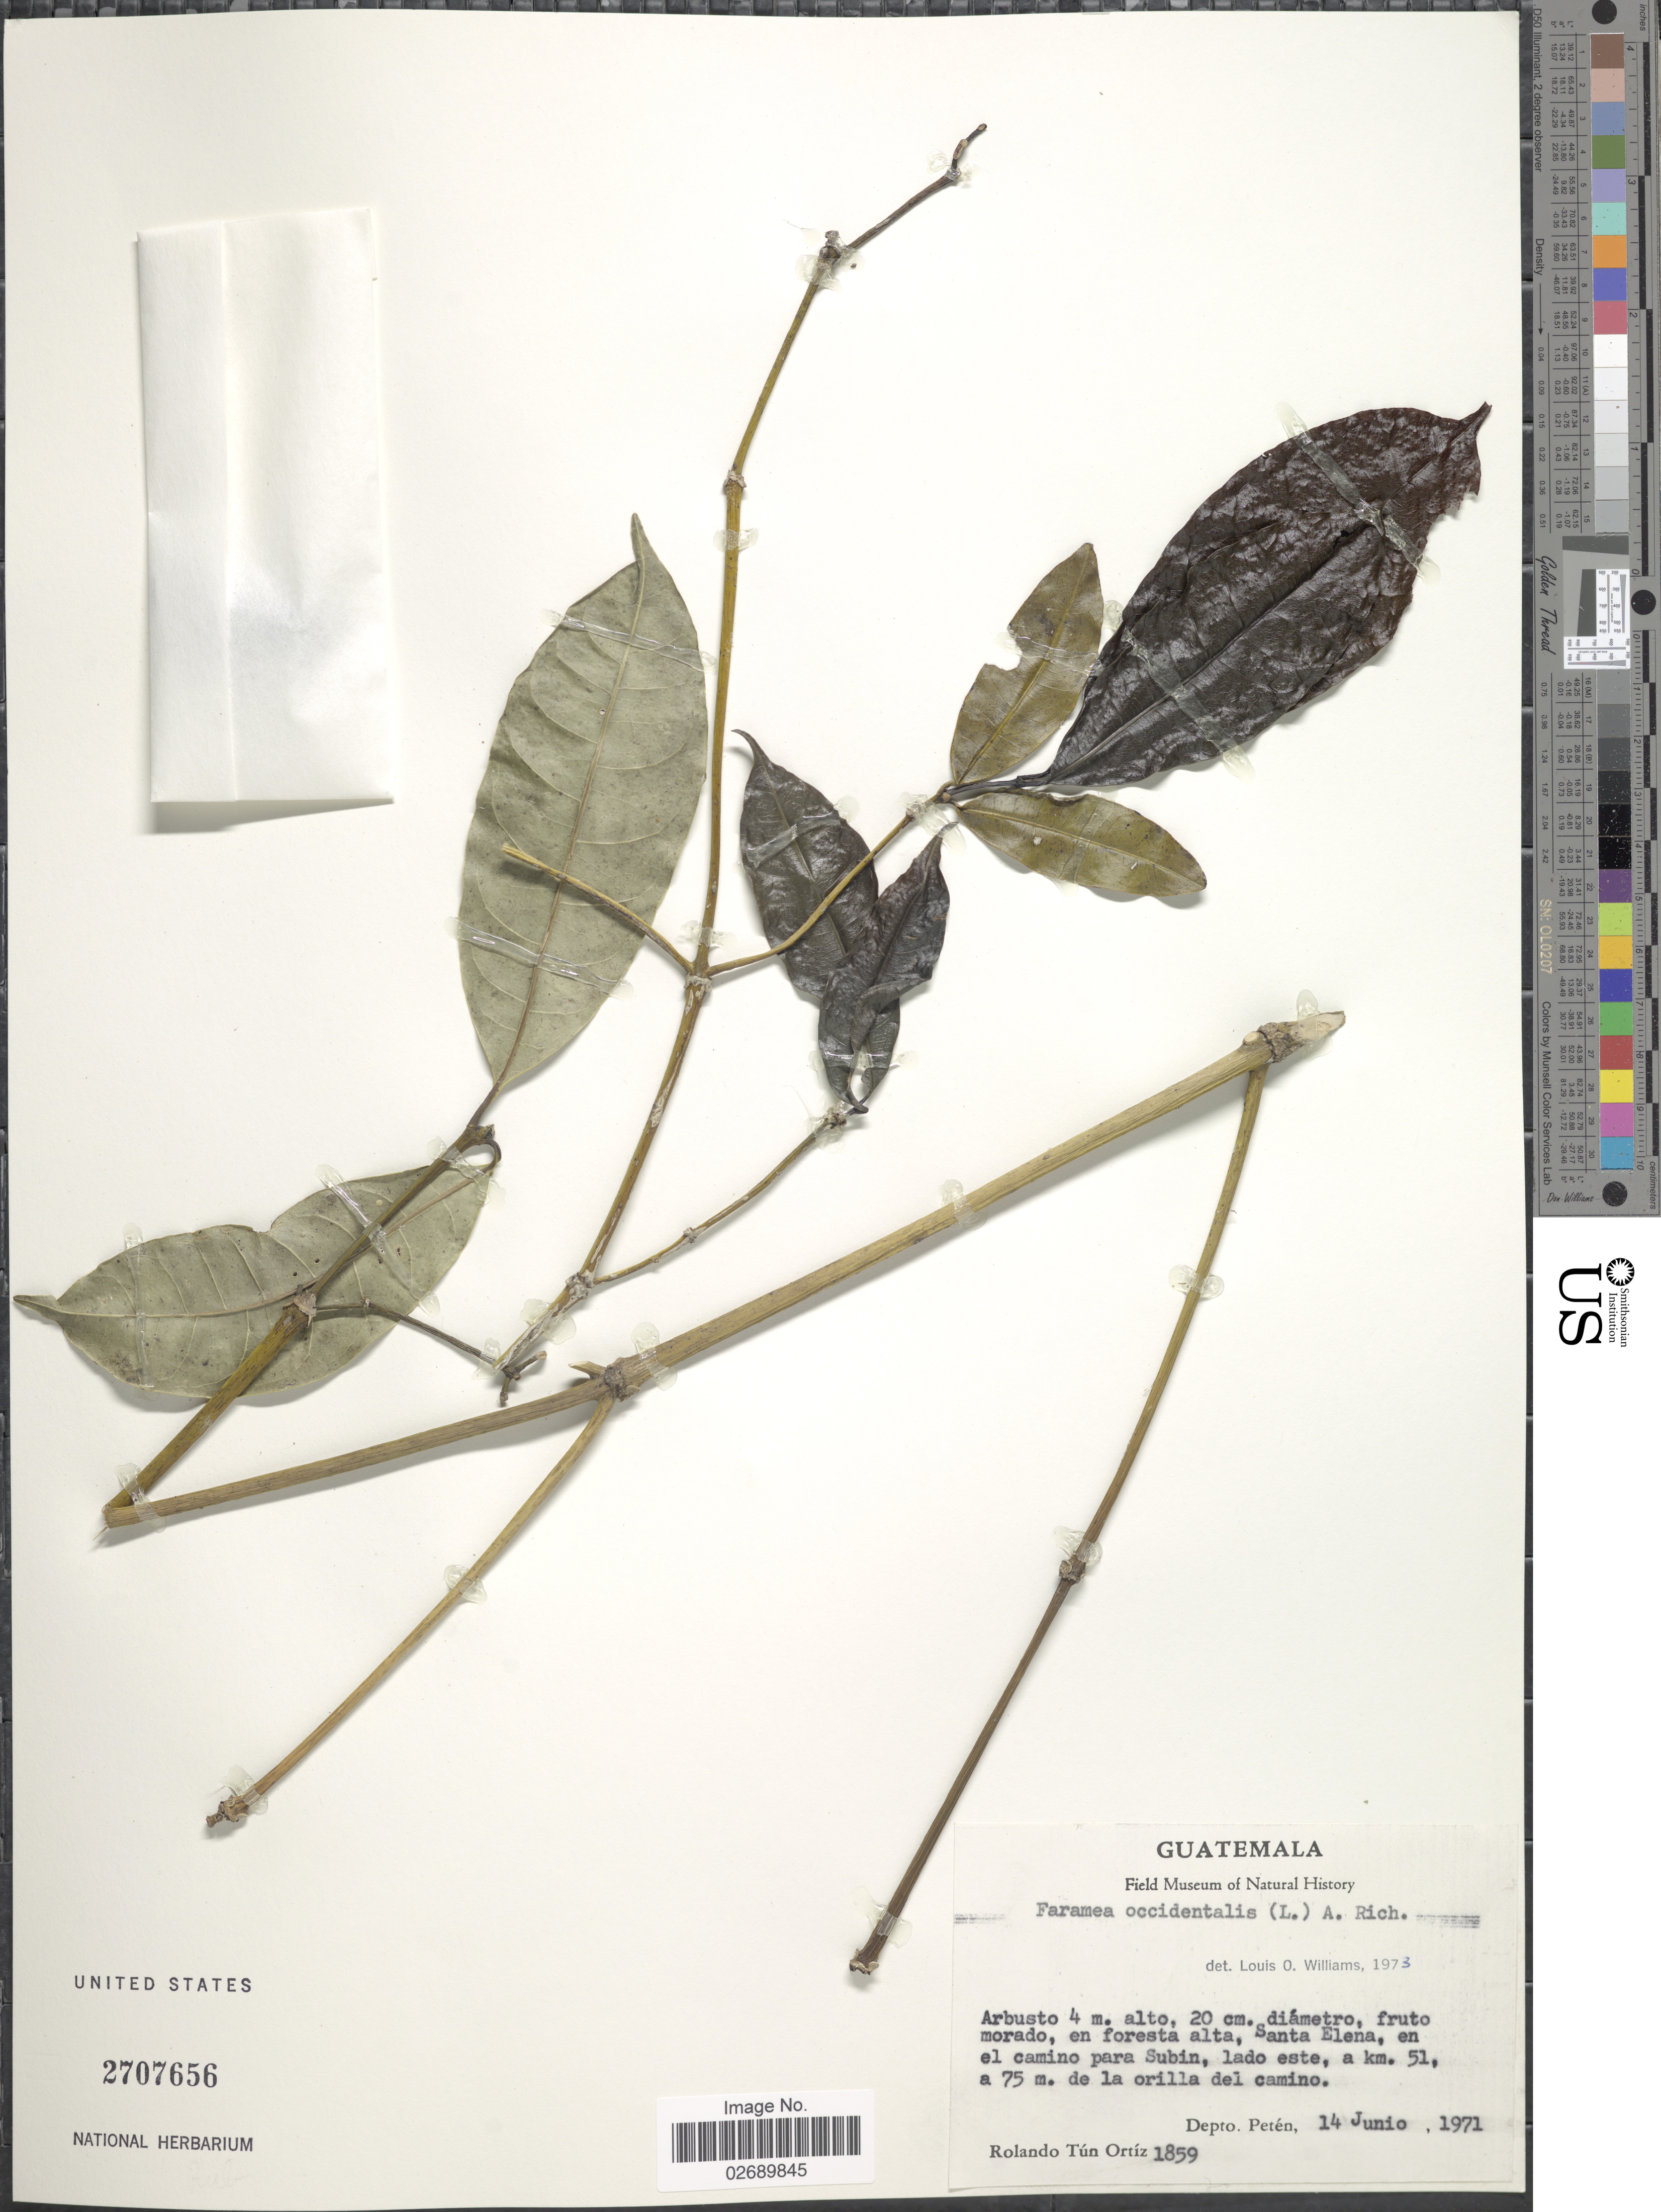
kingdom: Plantae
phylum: Tracheophyta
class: Magnoliopsida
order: Gentianales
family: Rubiaceae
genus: Faramea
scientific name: Faramea occidentalis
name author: (L.) A. Rich.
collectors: R. T. Ortíz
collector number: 1859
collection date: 1971-06-14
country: Guatemala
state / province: El Petén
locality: En foresta alta, Santa Elena, en el camino para Subin, lado este, a km 51, a 75 m. de la orilla del camino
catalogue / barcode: US 2707656